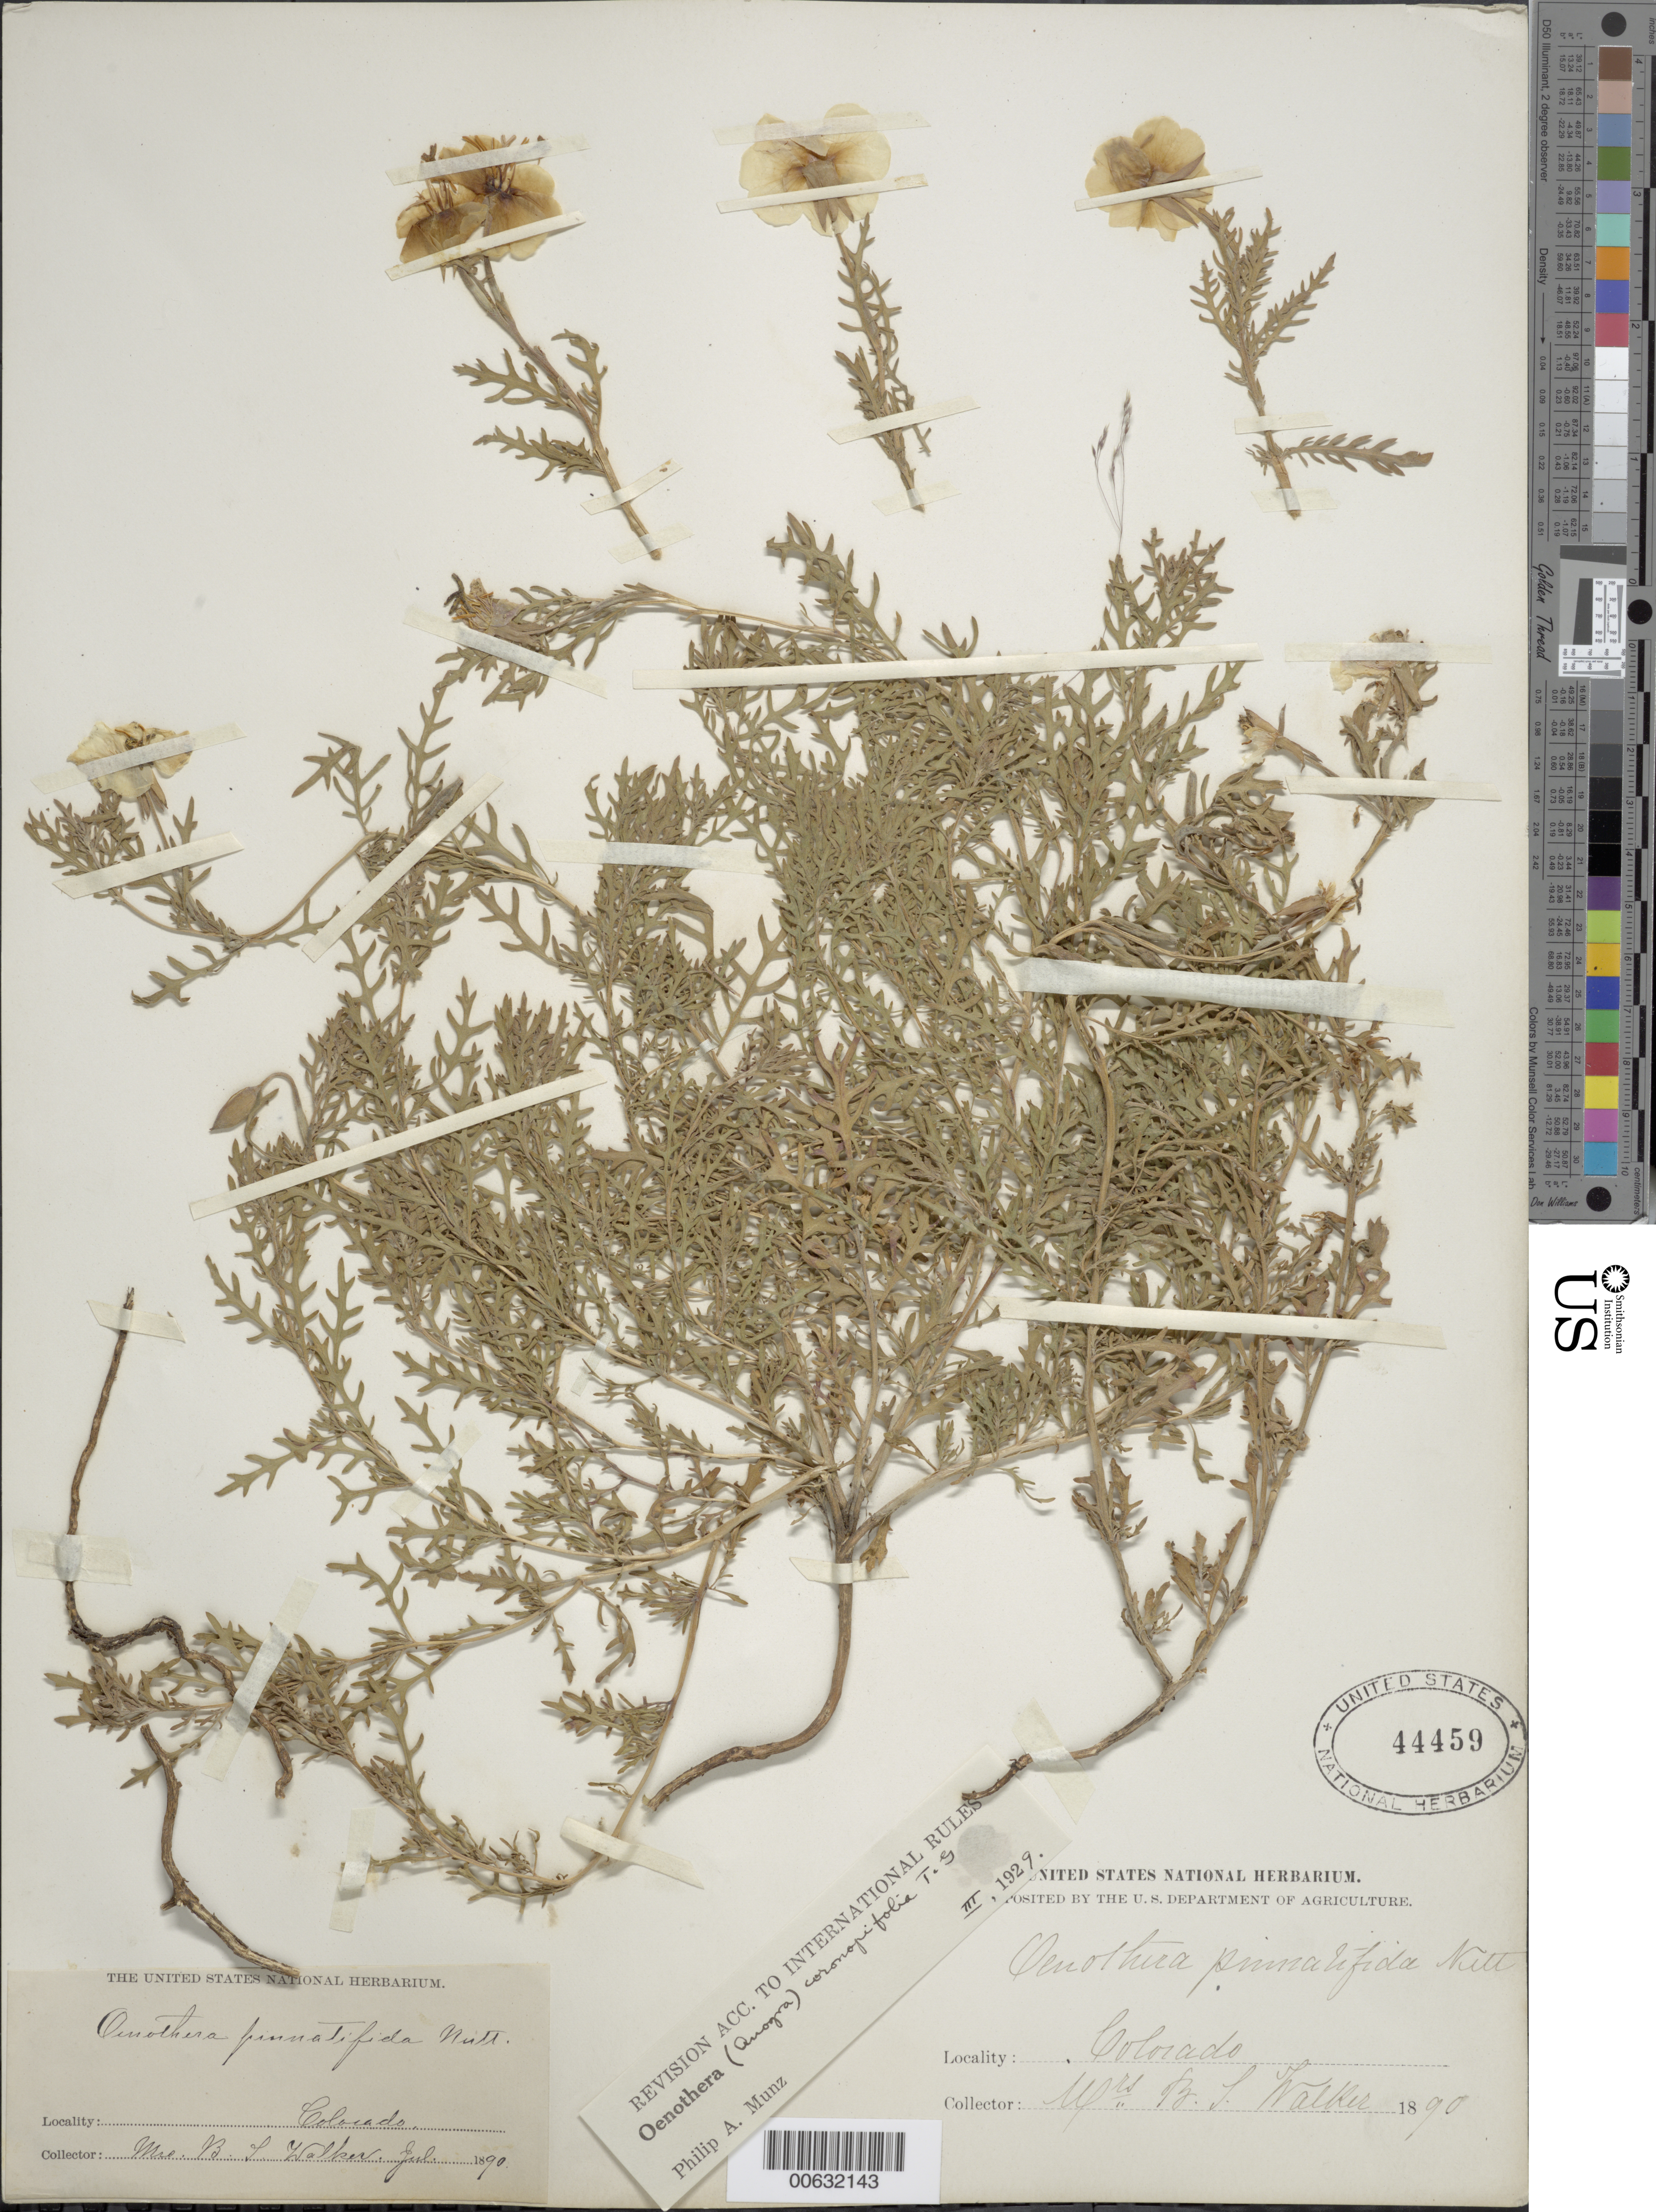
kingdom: Plantae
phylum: Tracheophyta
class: Magnoliopsida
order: Myrtales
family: Onagraceae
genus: Oenothera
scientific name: Oenothera coronopifolia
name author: Torr. & A. Gray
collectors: B. Walker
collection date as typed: Jul 1890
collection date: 1890-07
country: United States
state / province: Colorado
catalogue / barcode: US 44459